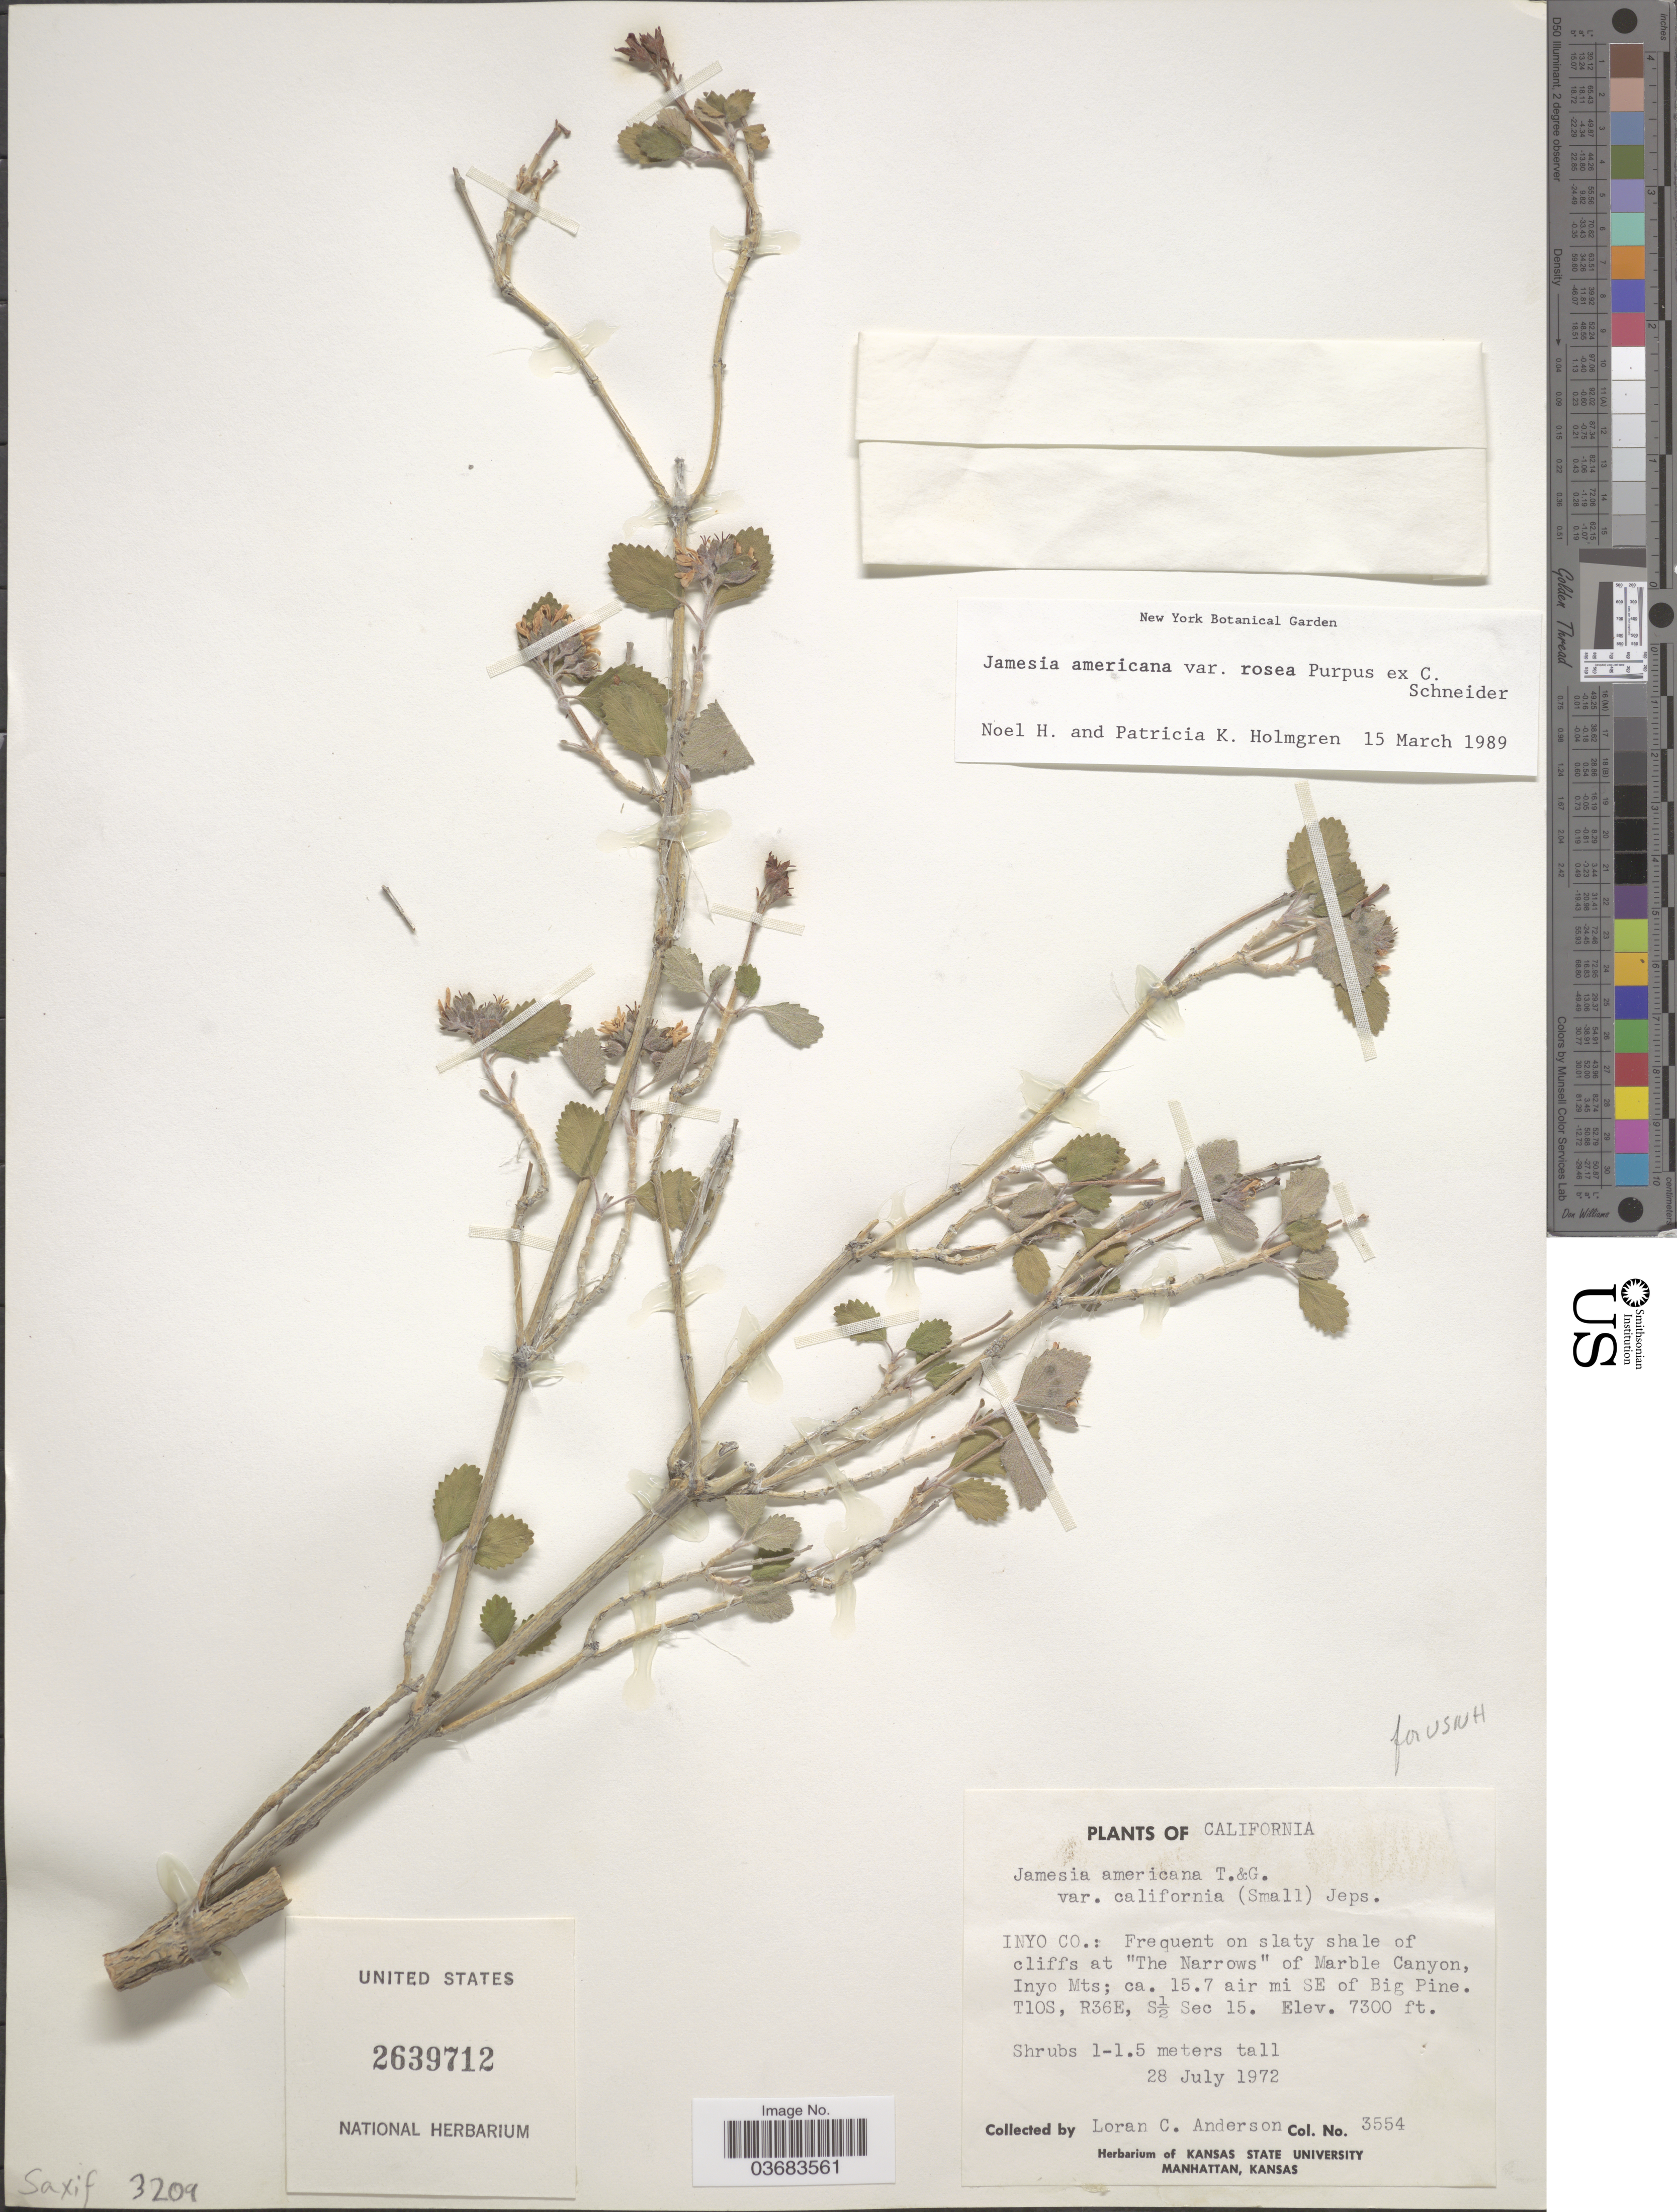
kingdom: Plantae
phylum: Tracheophyta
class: Magnoliopsida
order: Cornales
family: Hydrangeaceae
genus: Edwinia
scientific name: Edwinia americana var. americana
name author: (Torr. & A. Gray) A. Heller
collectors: L. C. Anderson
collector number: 3554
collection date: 1972-07-28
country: United States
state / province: California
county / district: Inyo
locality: Inyo Co.: at "The Narrows" of Marble Canyon, Inyo Mts; ca. 15.7 air mi SE of Big Pine. T10S, R36E, S½ Sec 15.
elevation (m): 2225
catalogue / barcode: US 2639712